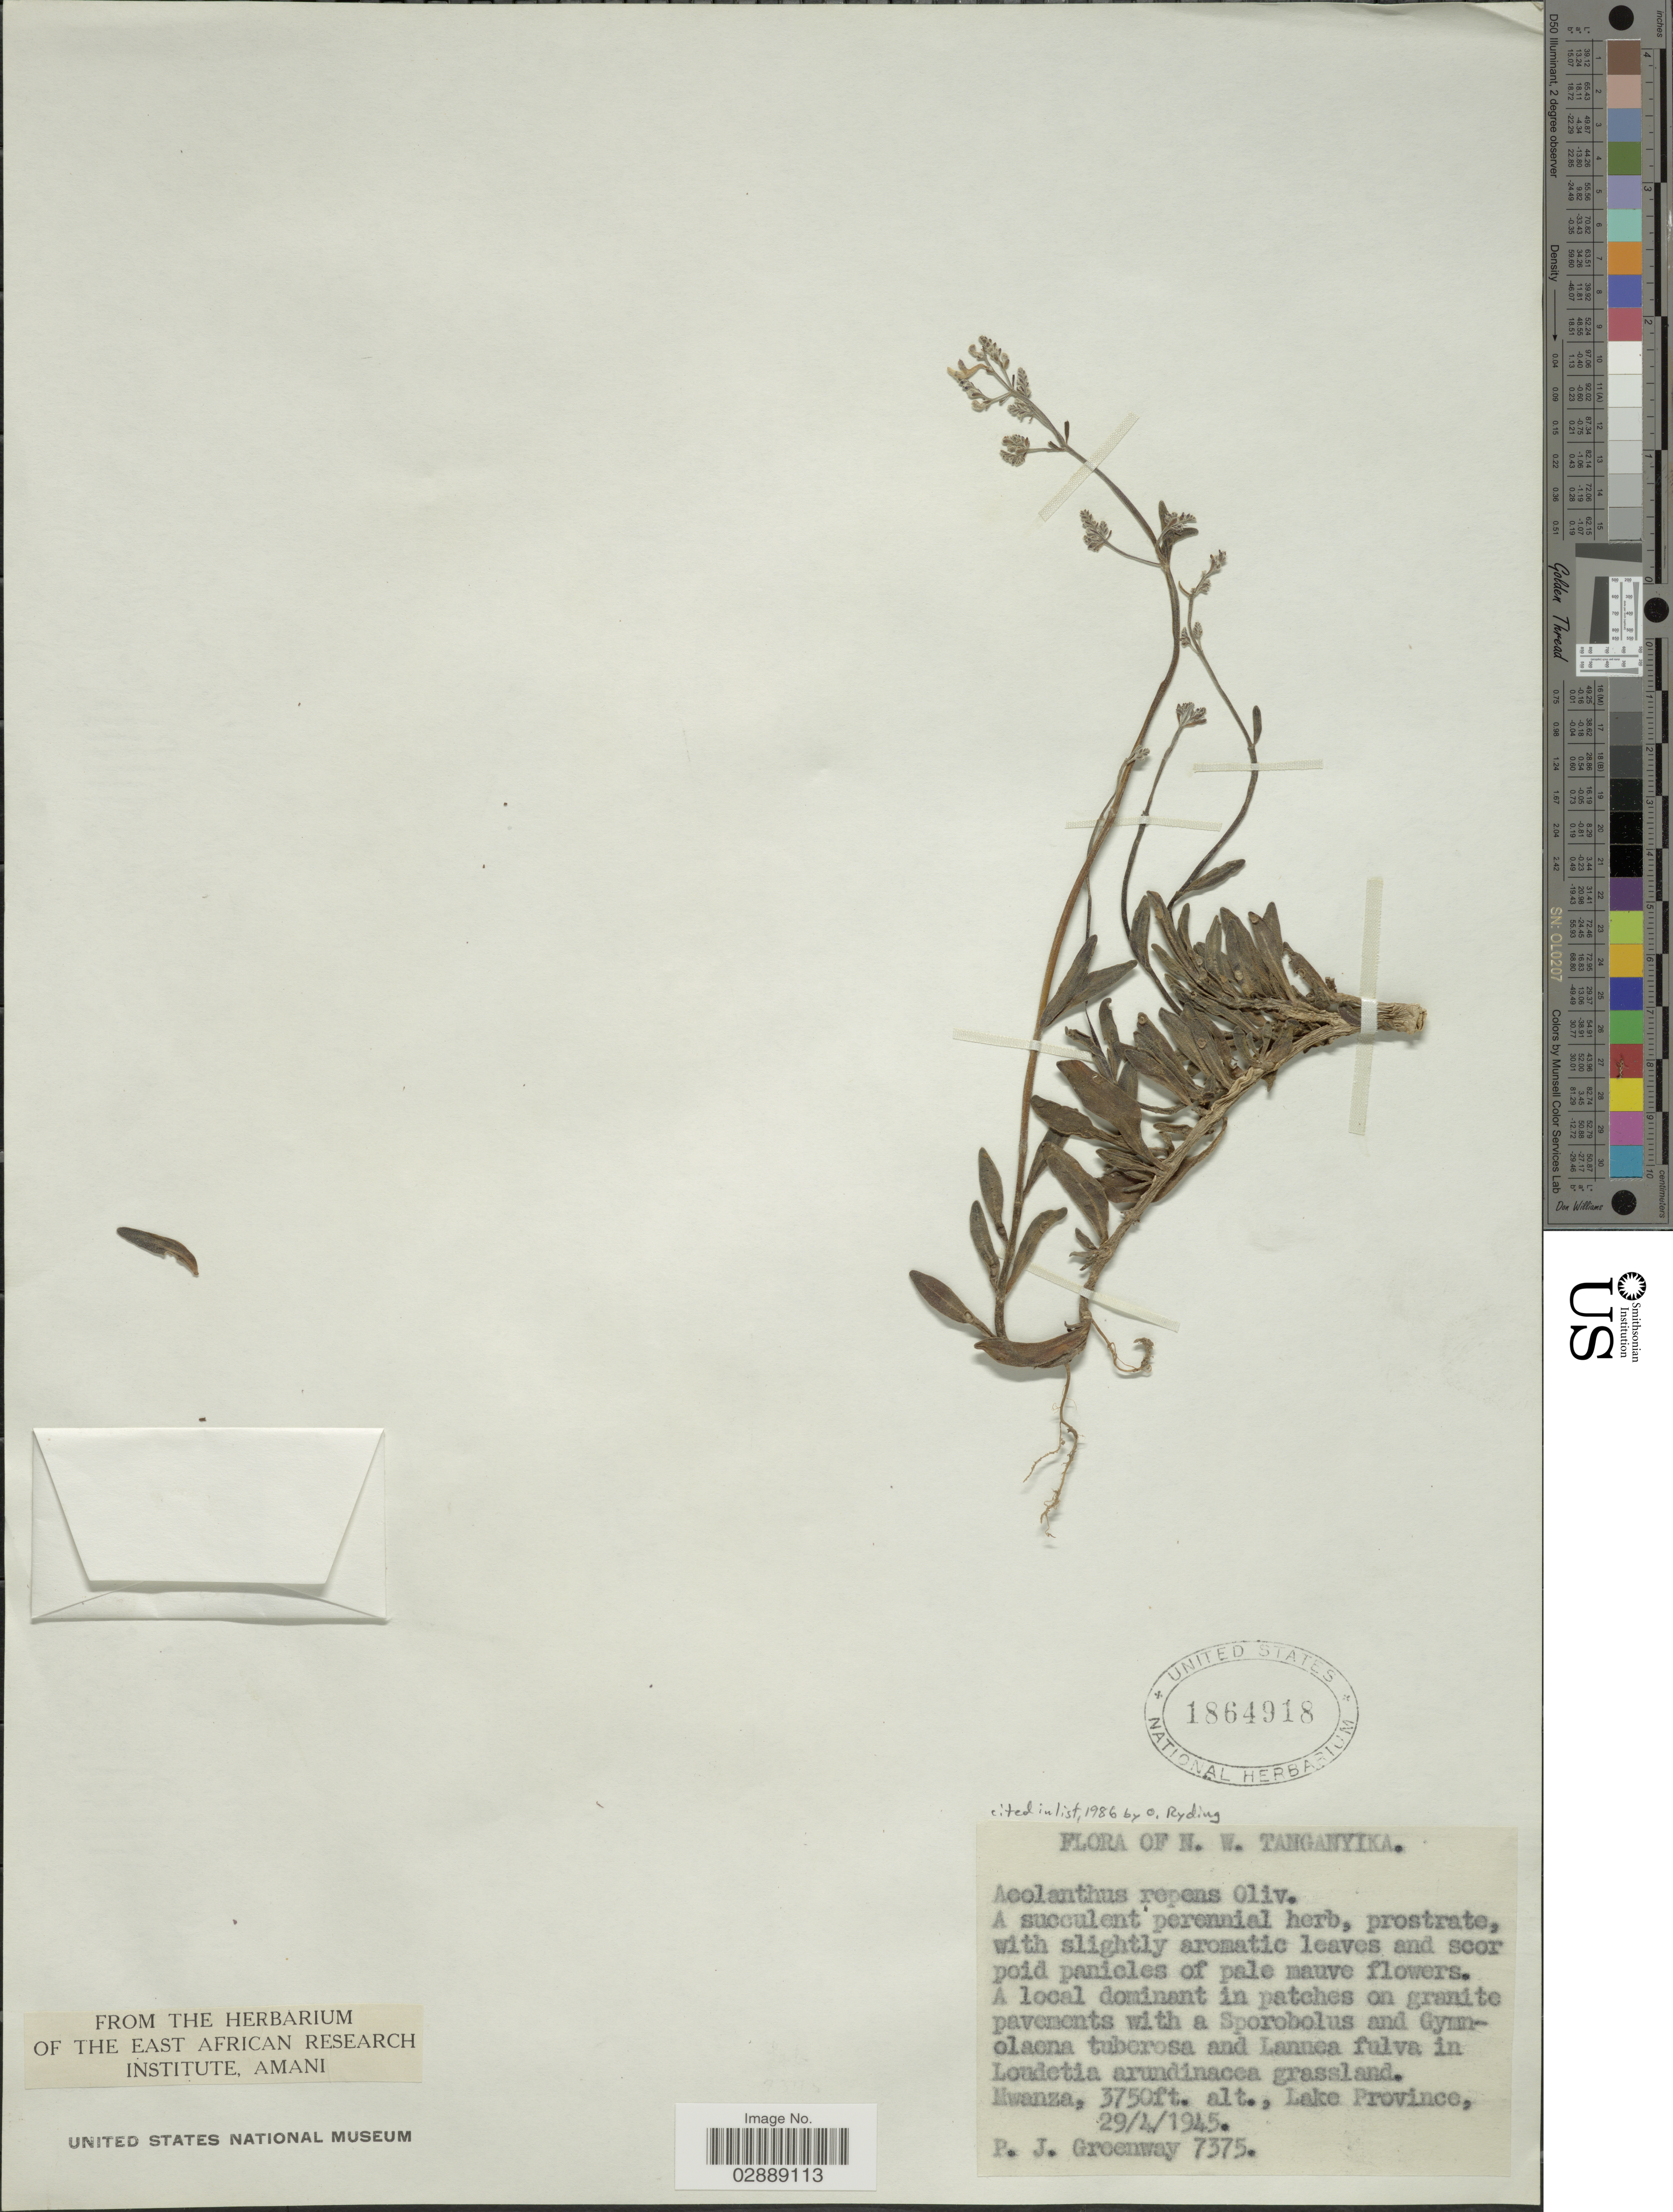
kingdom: Plantae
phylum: Tracheophyta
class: Magnoliopsida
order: Lamiales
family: Lamiaceae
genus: Aeollanthus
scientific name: Aeollanthus repens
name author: Oliv.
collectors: P. J. Greenway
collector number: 7375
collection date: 1945-04-29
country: Tanzania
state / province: Mwanza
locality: N. W. Tanganyika. Lake Province.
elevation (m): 1143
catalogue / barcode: US 1864918